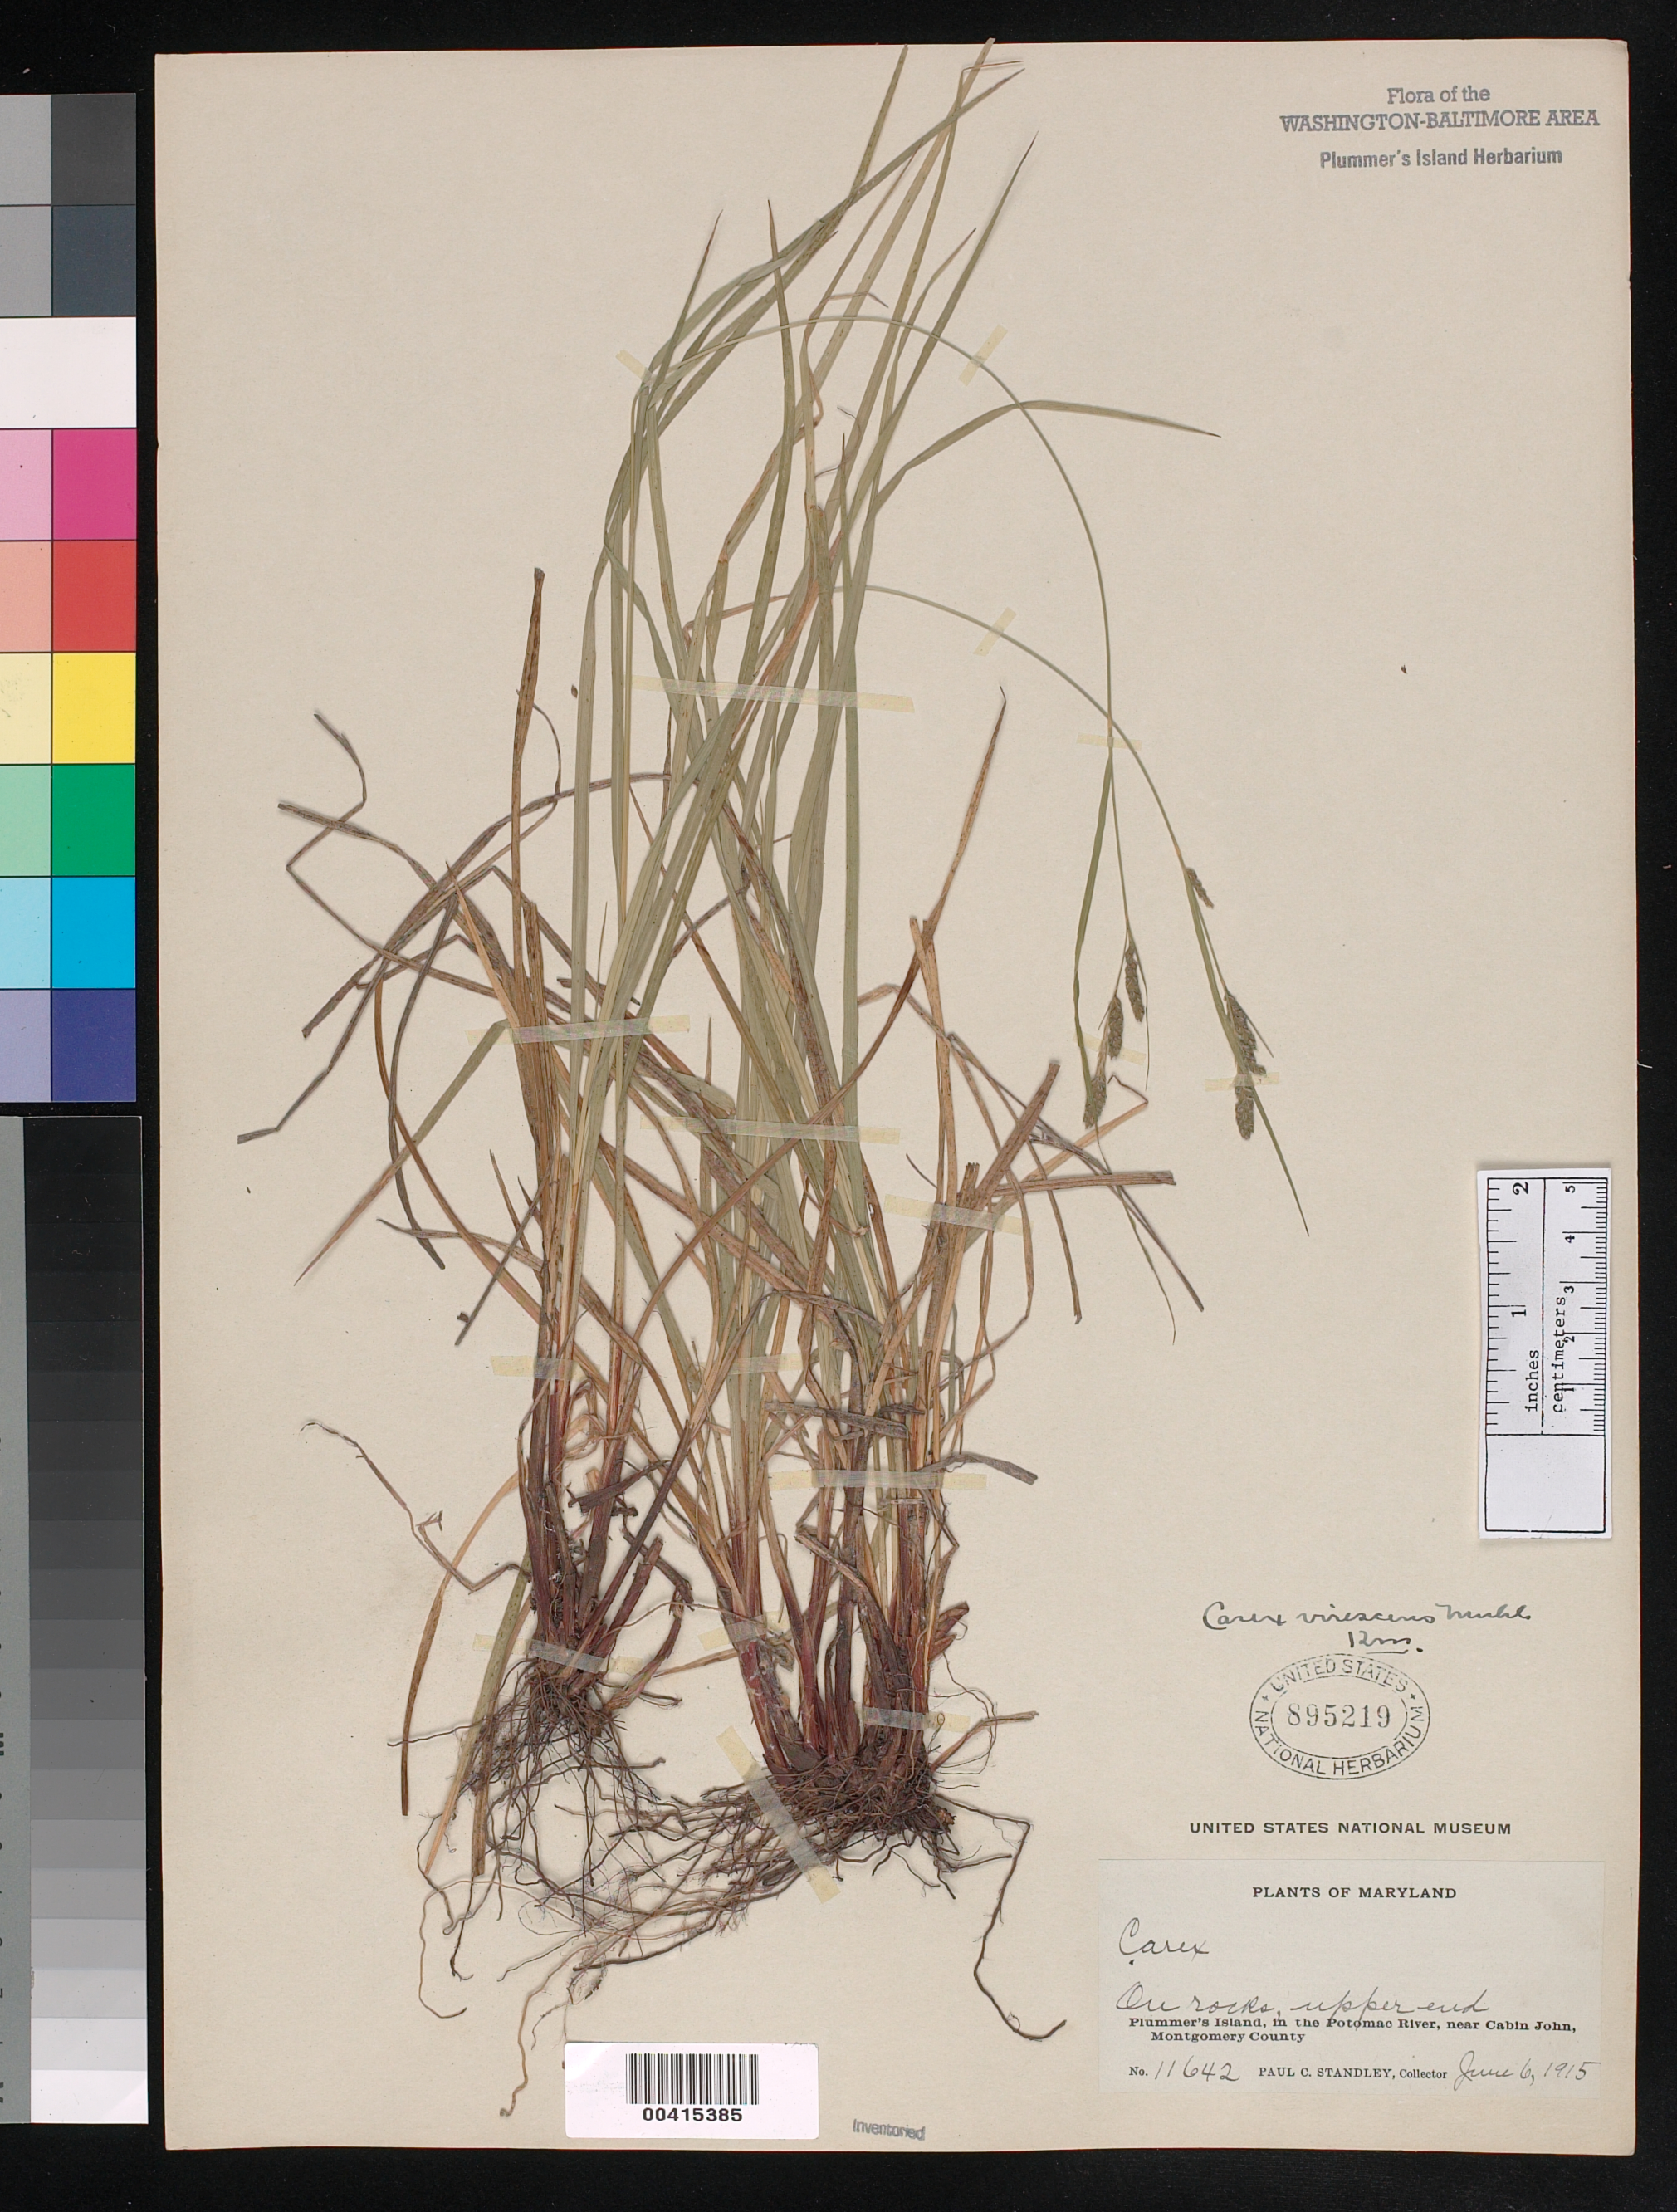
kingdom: Plantae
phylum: Tracheophyta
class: Liliopsida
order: Poales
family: Cyperaceae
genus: Carex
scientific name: Carex virescens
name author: Muhl. ex Willd.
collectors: P. C. Standley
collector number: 11642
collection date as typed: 06 Jun 1915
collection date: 1915-06-06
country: United States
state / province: Maryland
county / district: Montgomery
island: Plummers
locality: Plummer's Island; Upper End Plummers Island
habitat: On rocks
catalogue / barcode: US 895219